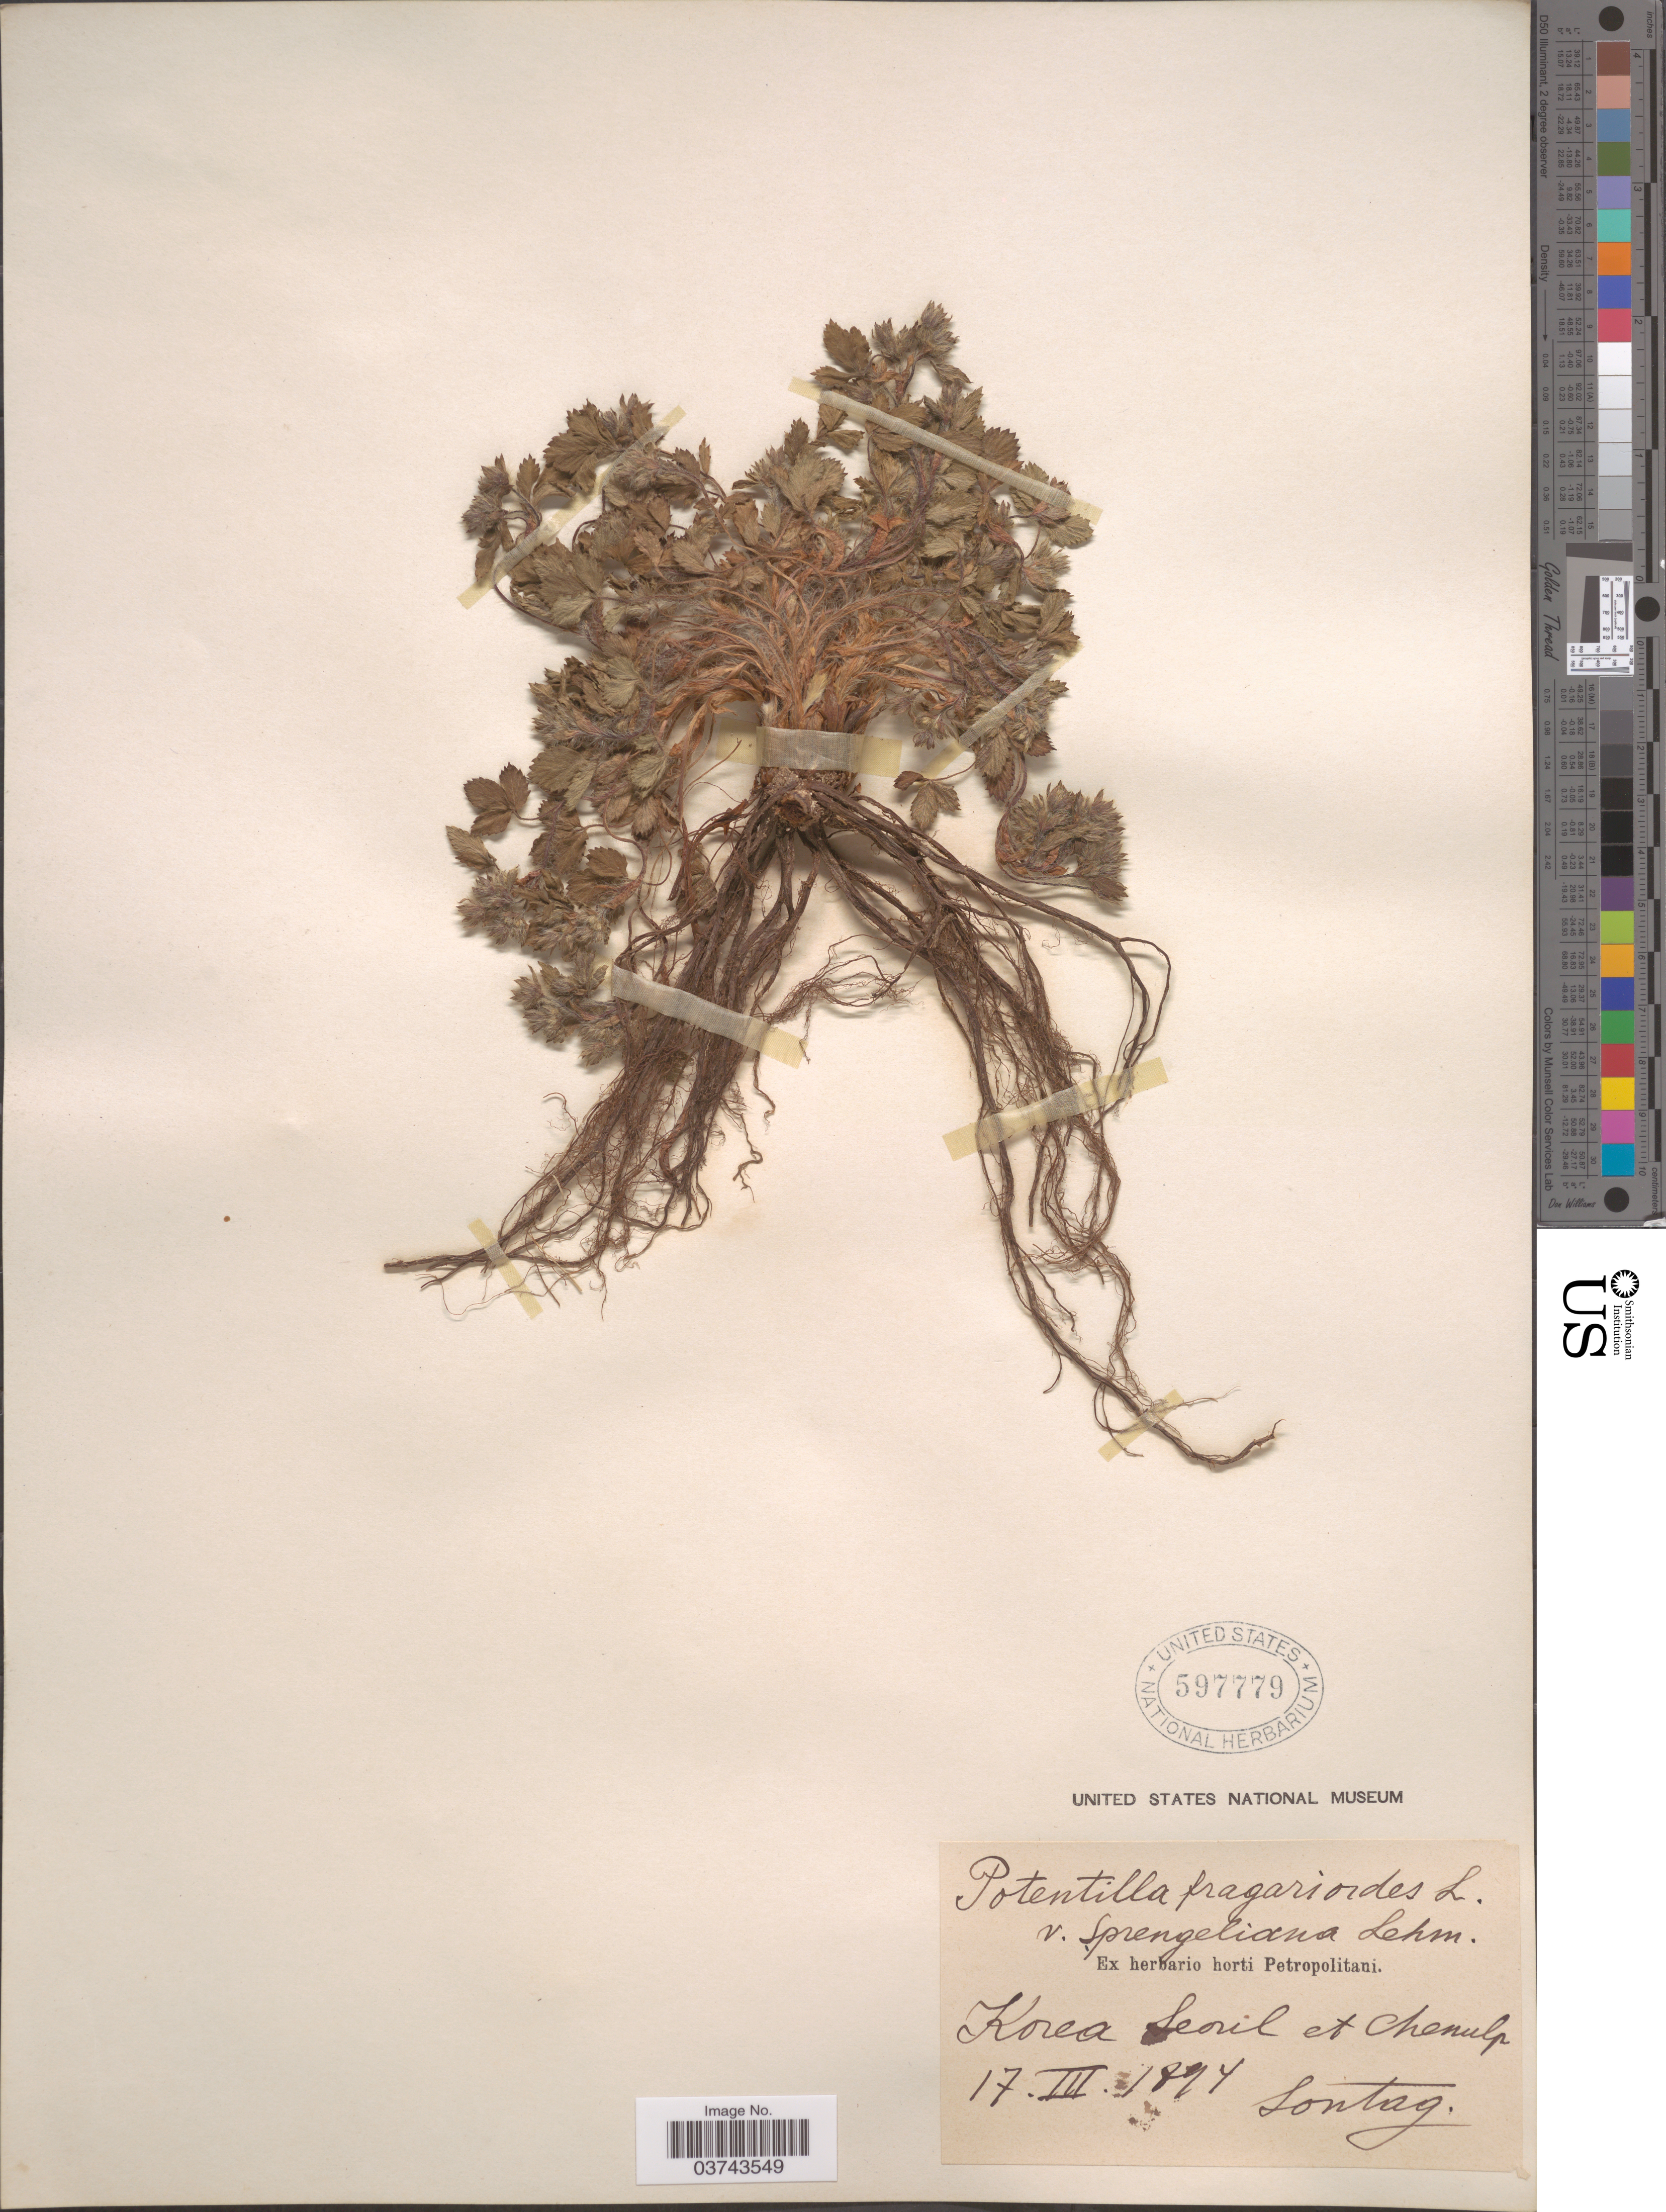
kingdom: Plantae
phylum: Tracheophyta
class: Magnoliopsida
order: Rosales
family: Rosaceae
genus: Potentilla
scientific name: Potentilla fragarioides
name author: L.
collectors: -. Sontag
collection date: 1894-03-17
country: South Korea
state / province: Seoul Special City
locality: Seoul et Chenulp.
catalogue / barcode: US 597779